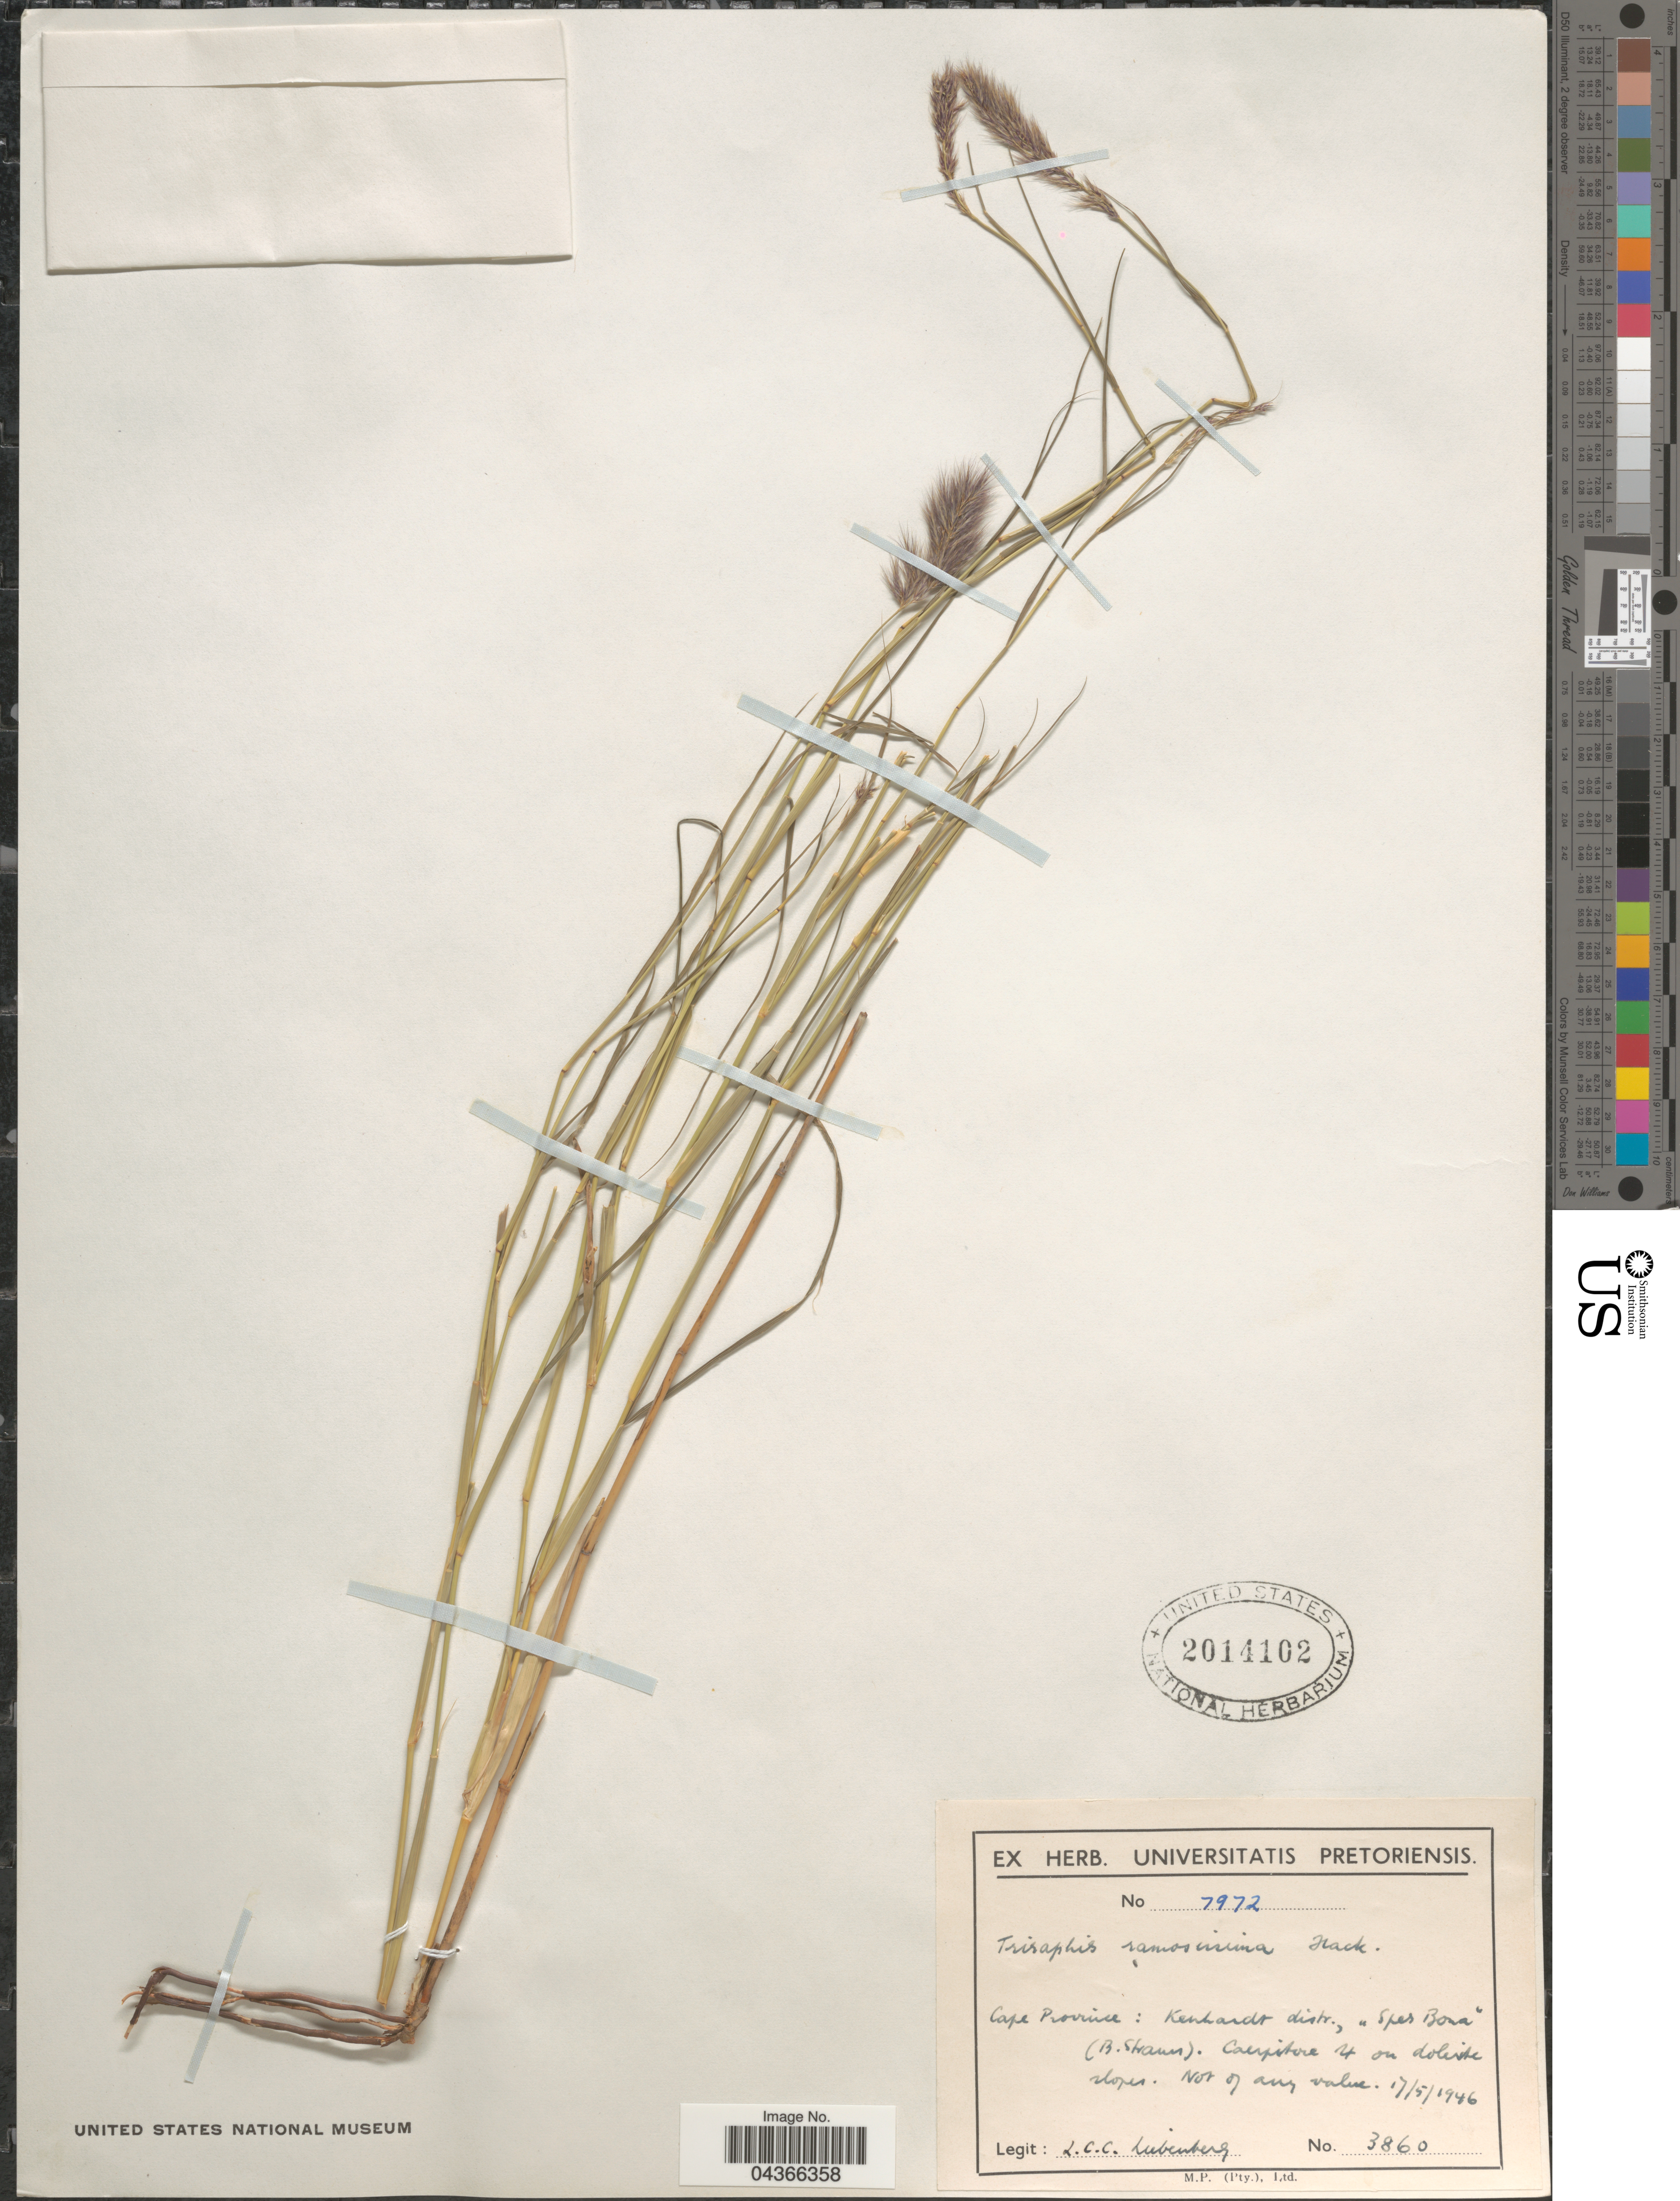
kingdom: Plantae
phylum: Tracheophyta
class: Liliopsida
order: Poales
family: Poaceae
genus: Triraphis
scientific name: Triraphis ramosissima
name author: Hack.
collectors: L. Liebenberg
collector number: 3860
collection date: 1946-05-17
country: South Africa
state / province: Northern Cape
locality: Kenhardt distr., "Spes Bona" (B. Shawn). On dolomite slopes.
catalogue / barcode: US 2014102